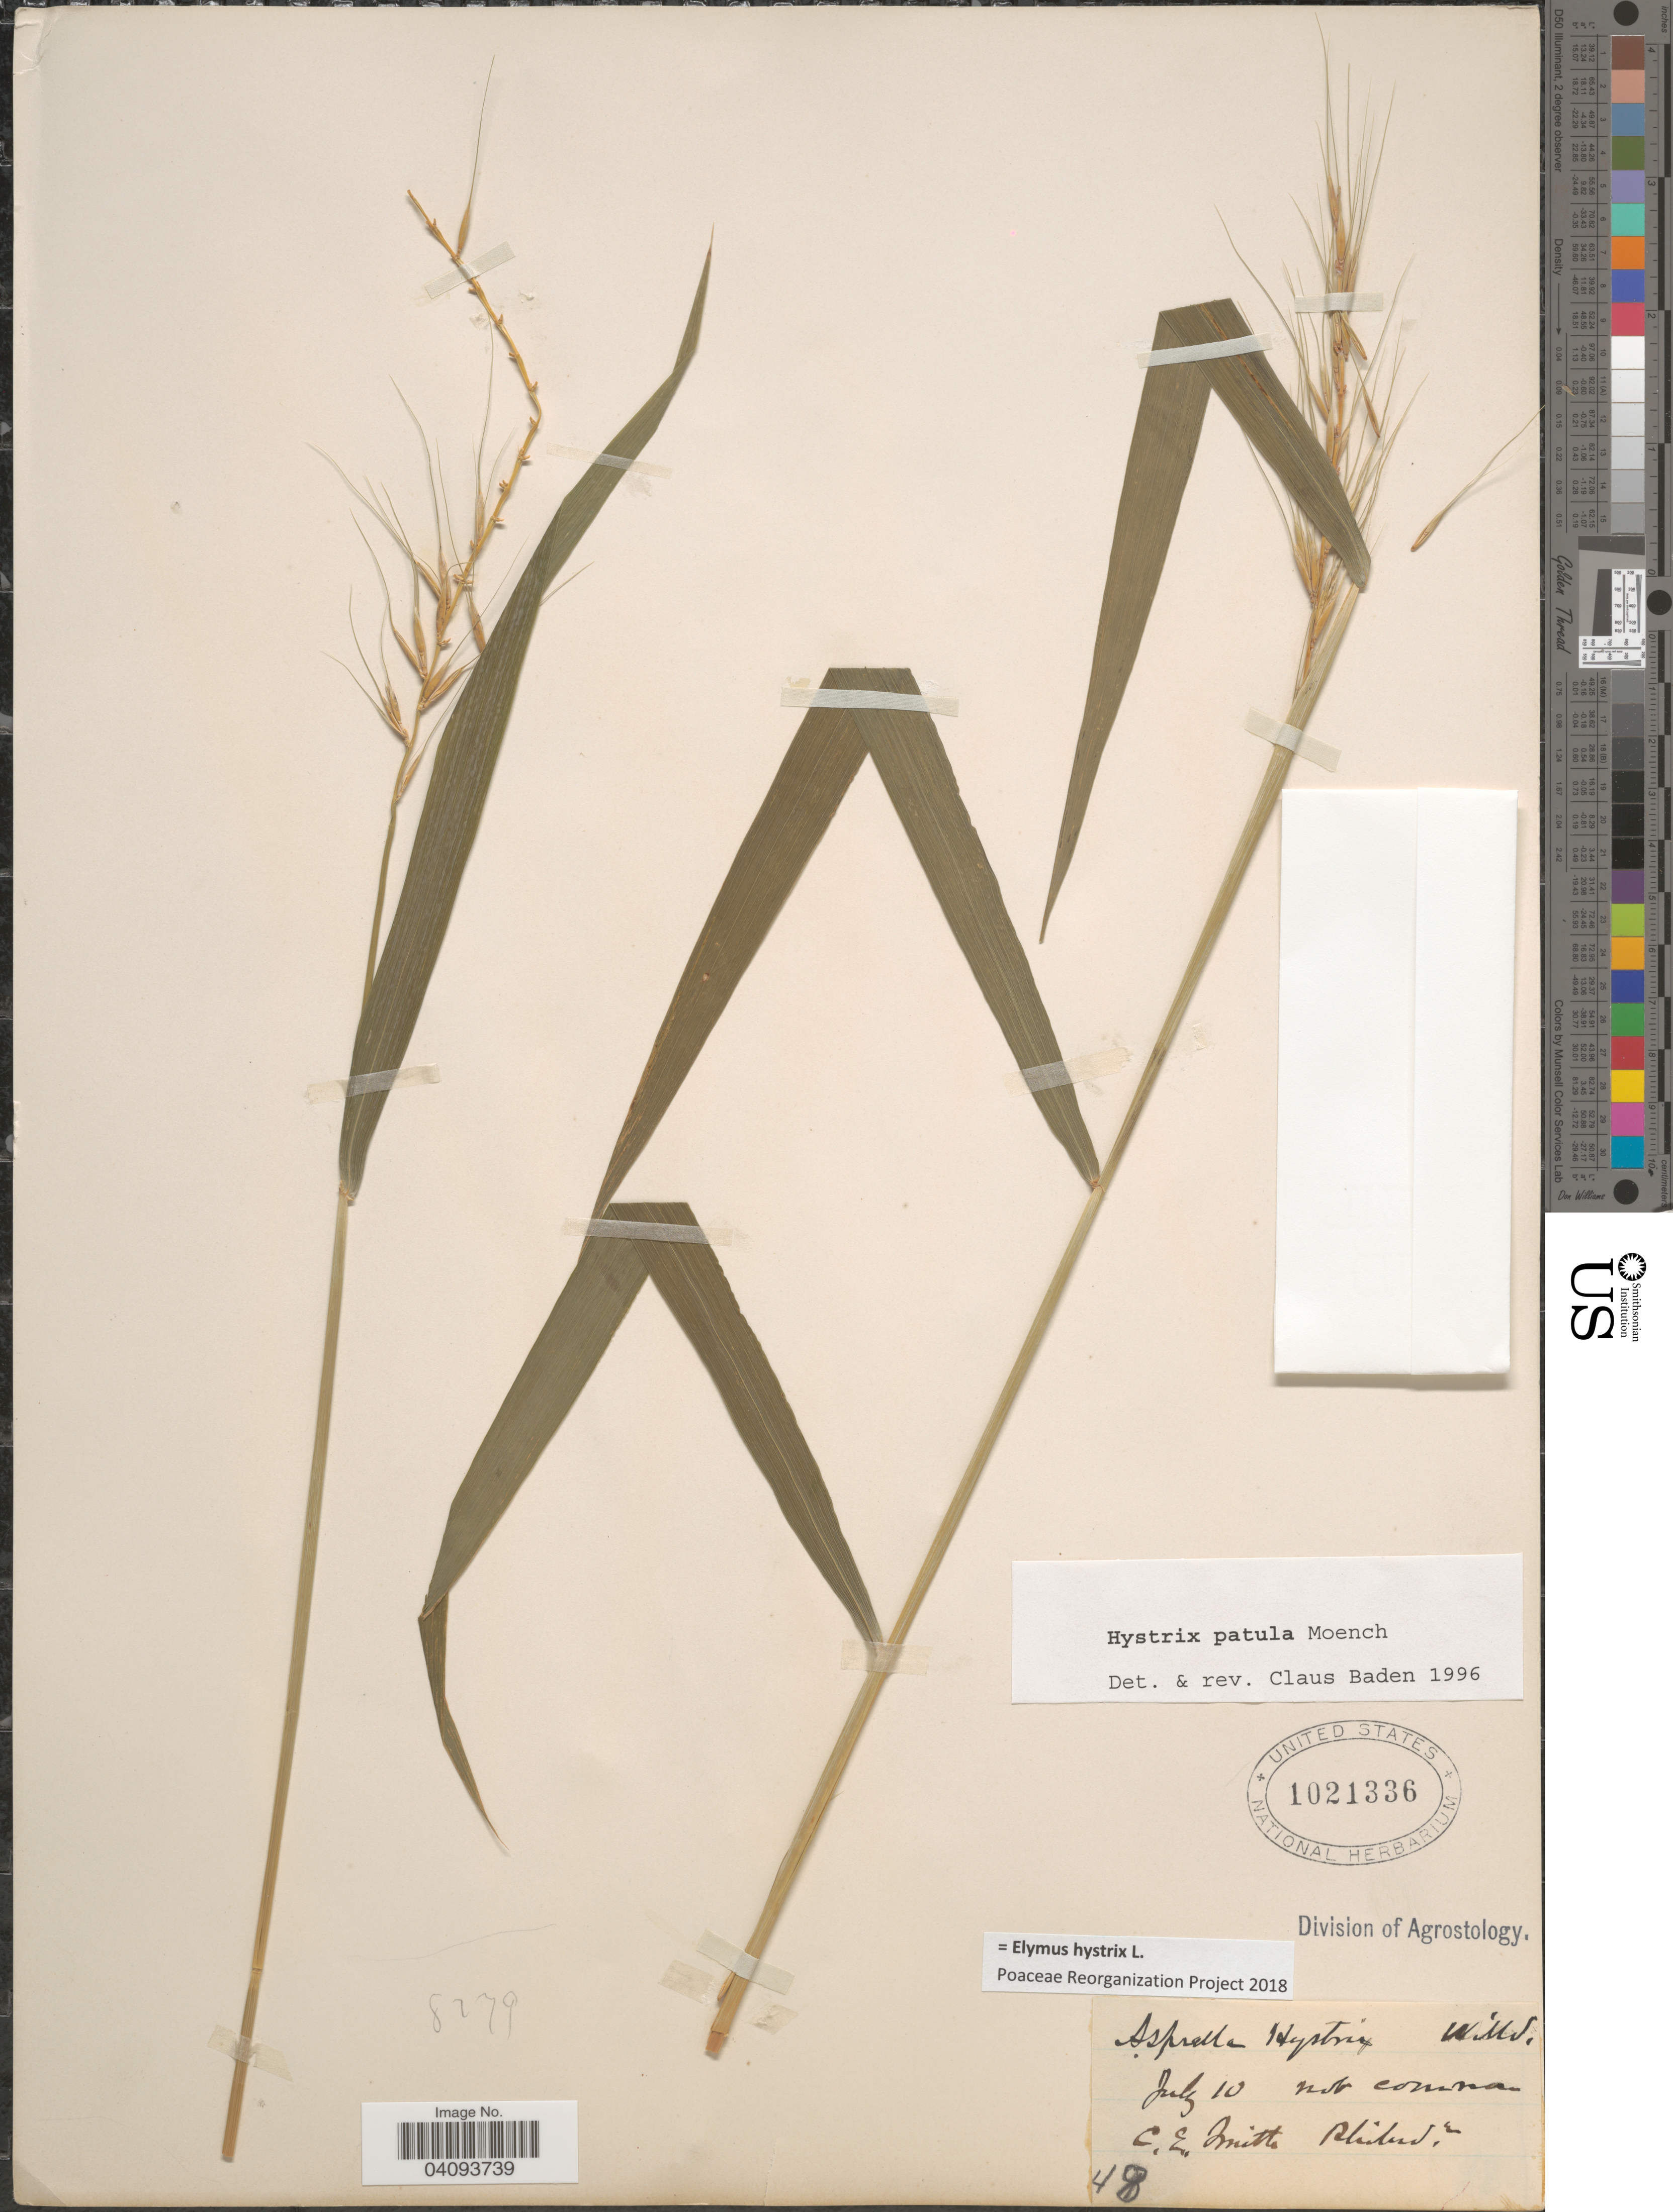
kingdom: Plantae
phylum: Tracheophyta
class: Liliopsida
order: Poales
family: Poaceae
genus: Elymus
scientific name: Elymus hystrix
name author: L.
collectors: C. E. Smith Jr.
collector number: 48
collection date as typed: Transcribed d/m/y: /7/10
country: United States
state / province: Pennsylvania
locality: Phila.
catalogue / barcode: US 1021336